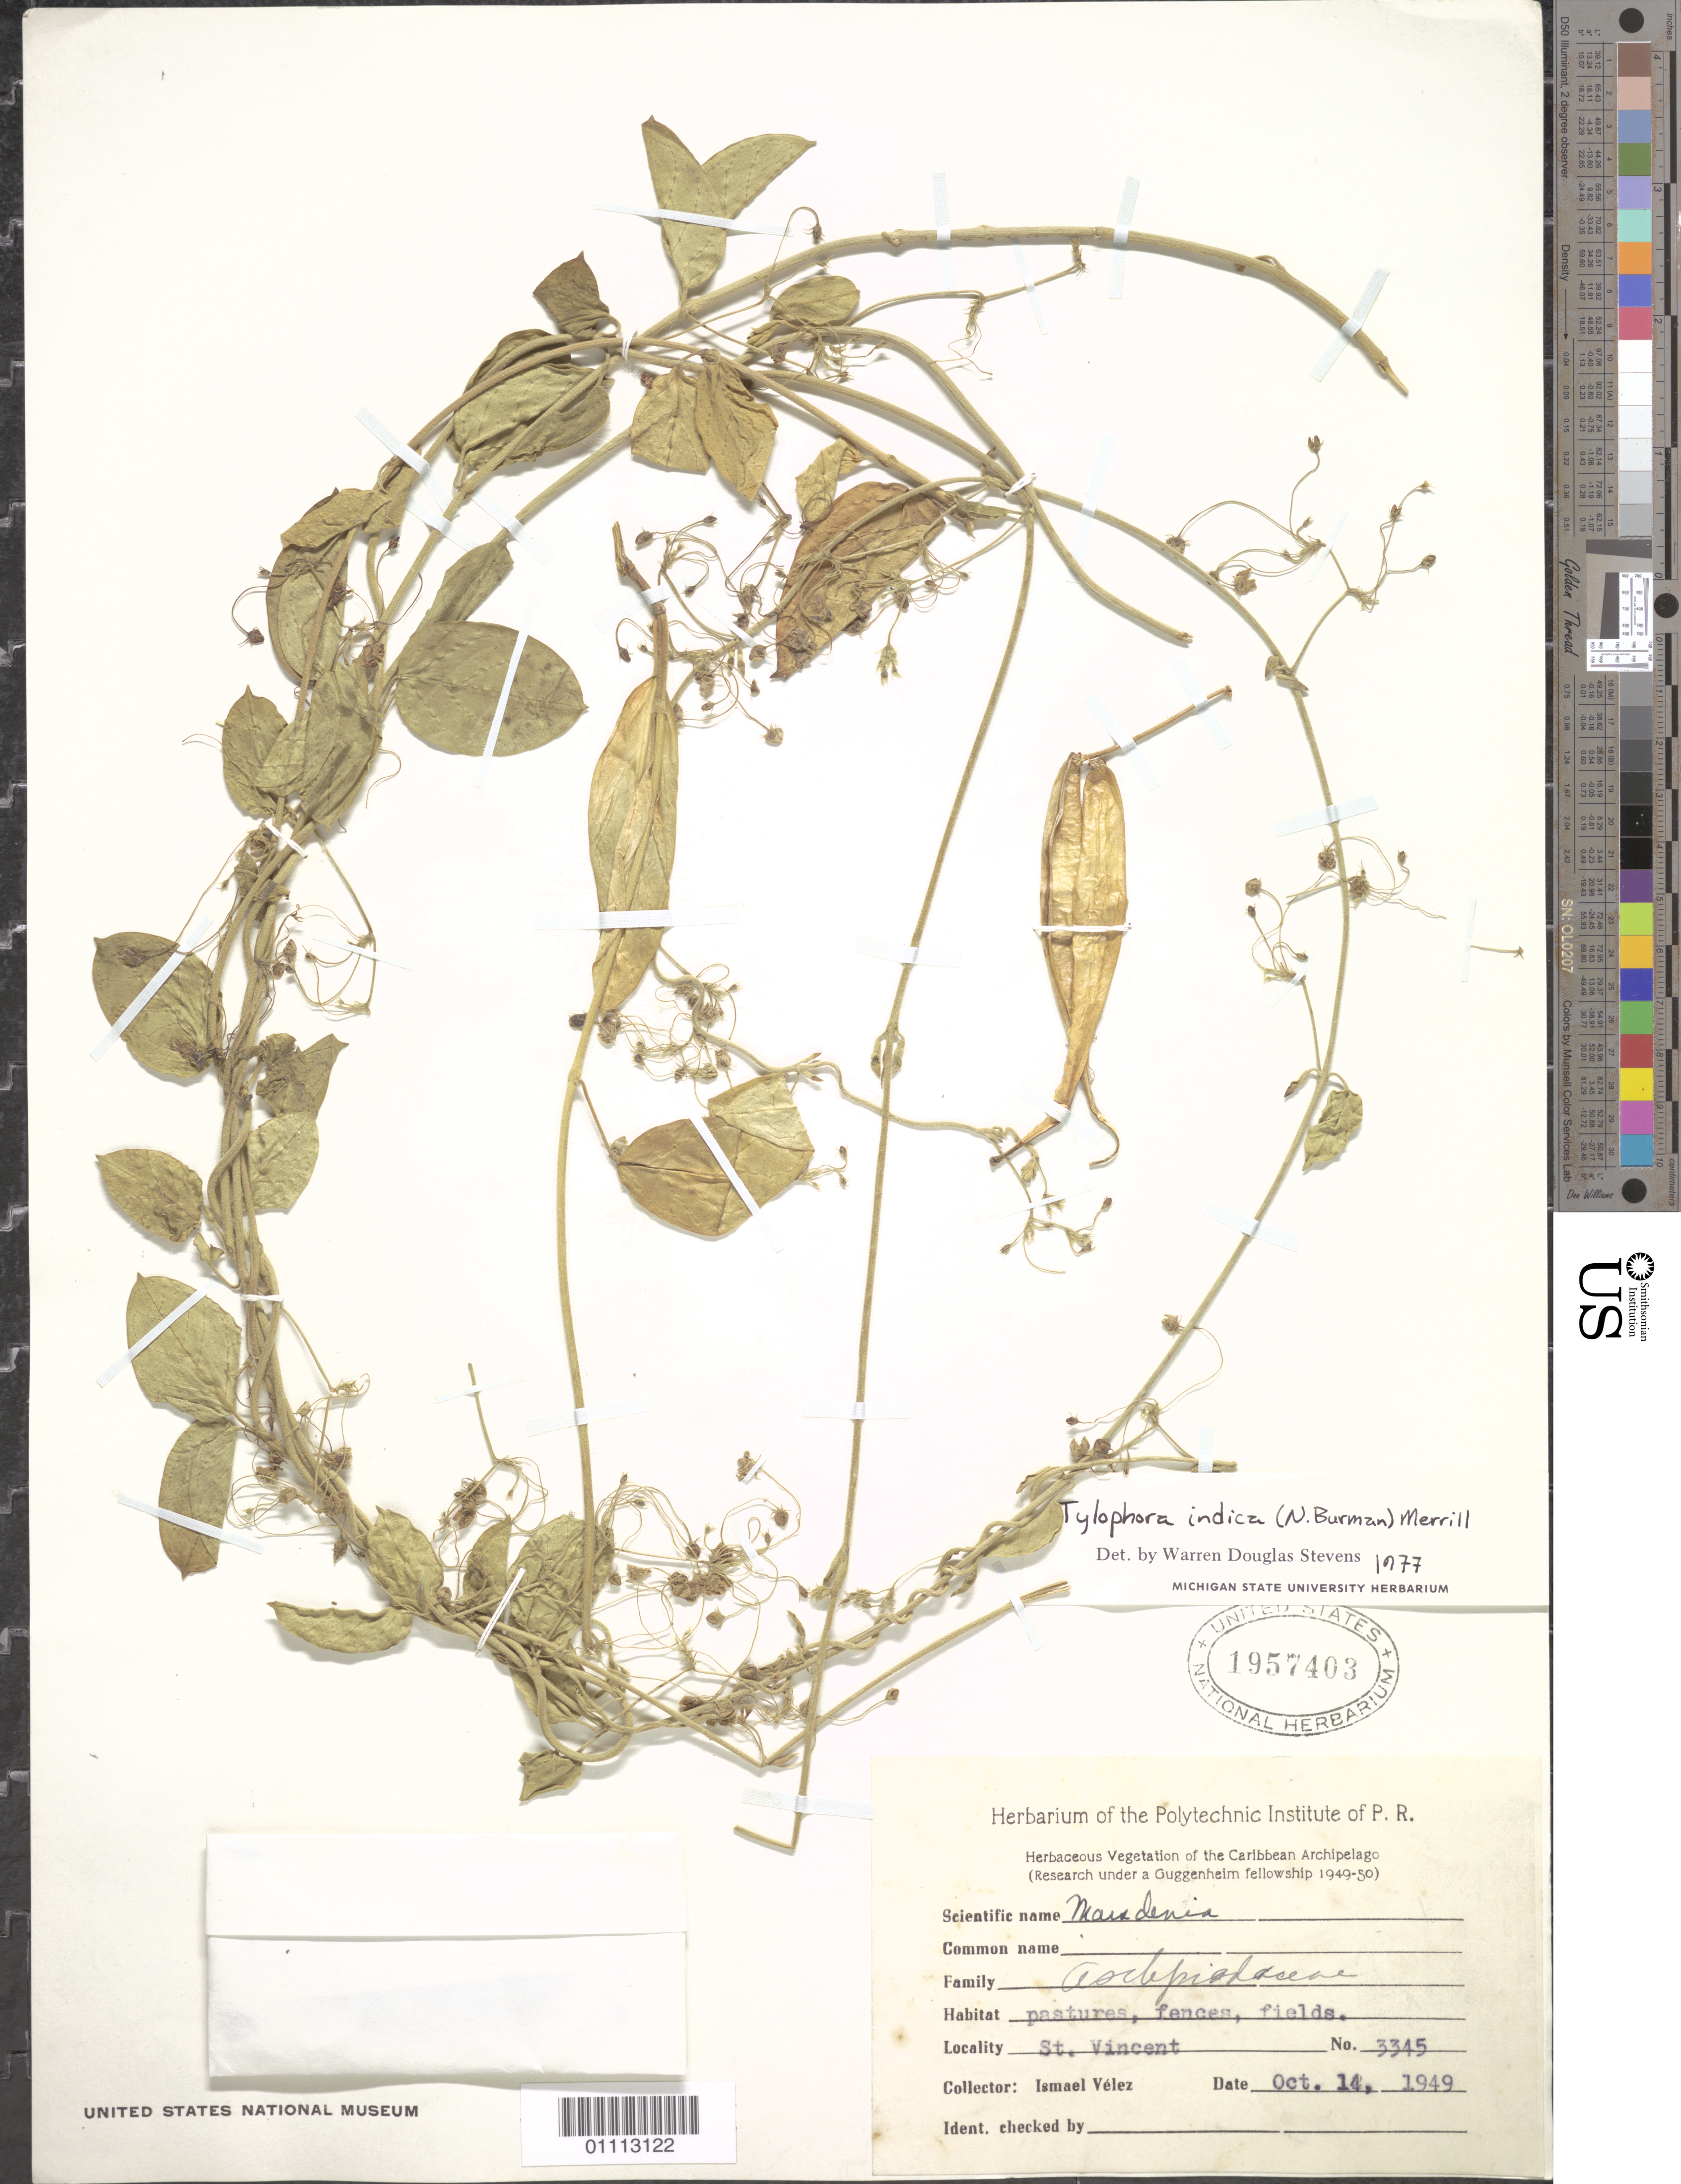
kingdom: Plantae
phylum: Tracheophyta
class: Magnoliopsida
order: Gentianales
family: Apocynaceae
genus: Tylophora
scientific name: Tylophora indica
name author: Merr.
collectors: I. Velez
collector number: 3345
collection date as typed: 14 Oct 1949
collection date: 1949-10-14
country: St. Vincent - Grenadines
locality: Pastures, fences, fields.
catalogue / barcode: US 1957403